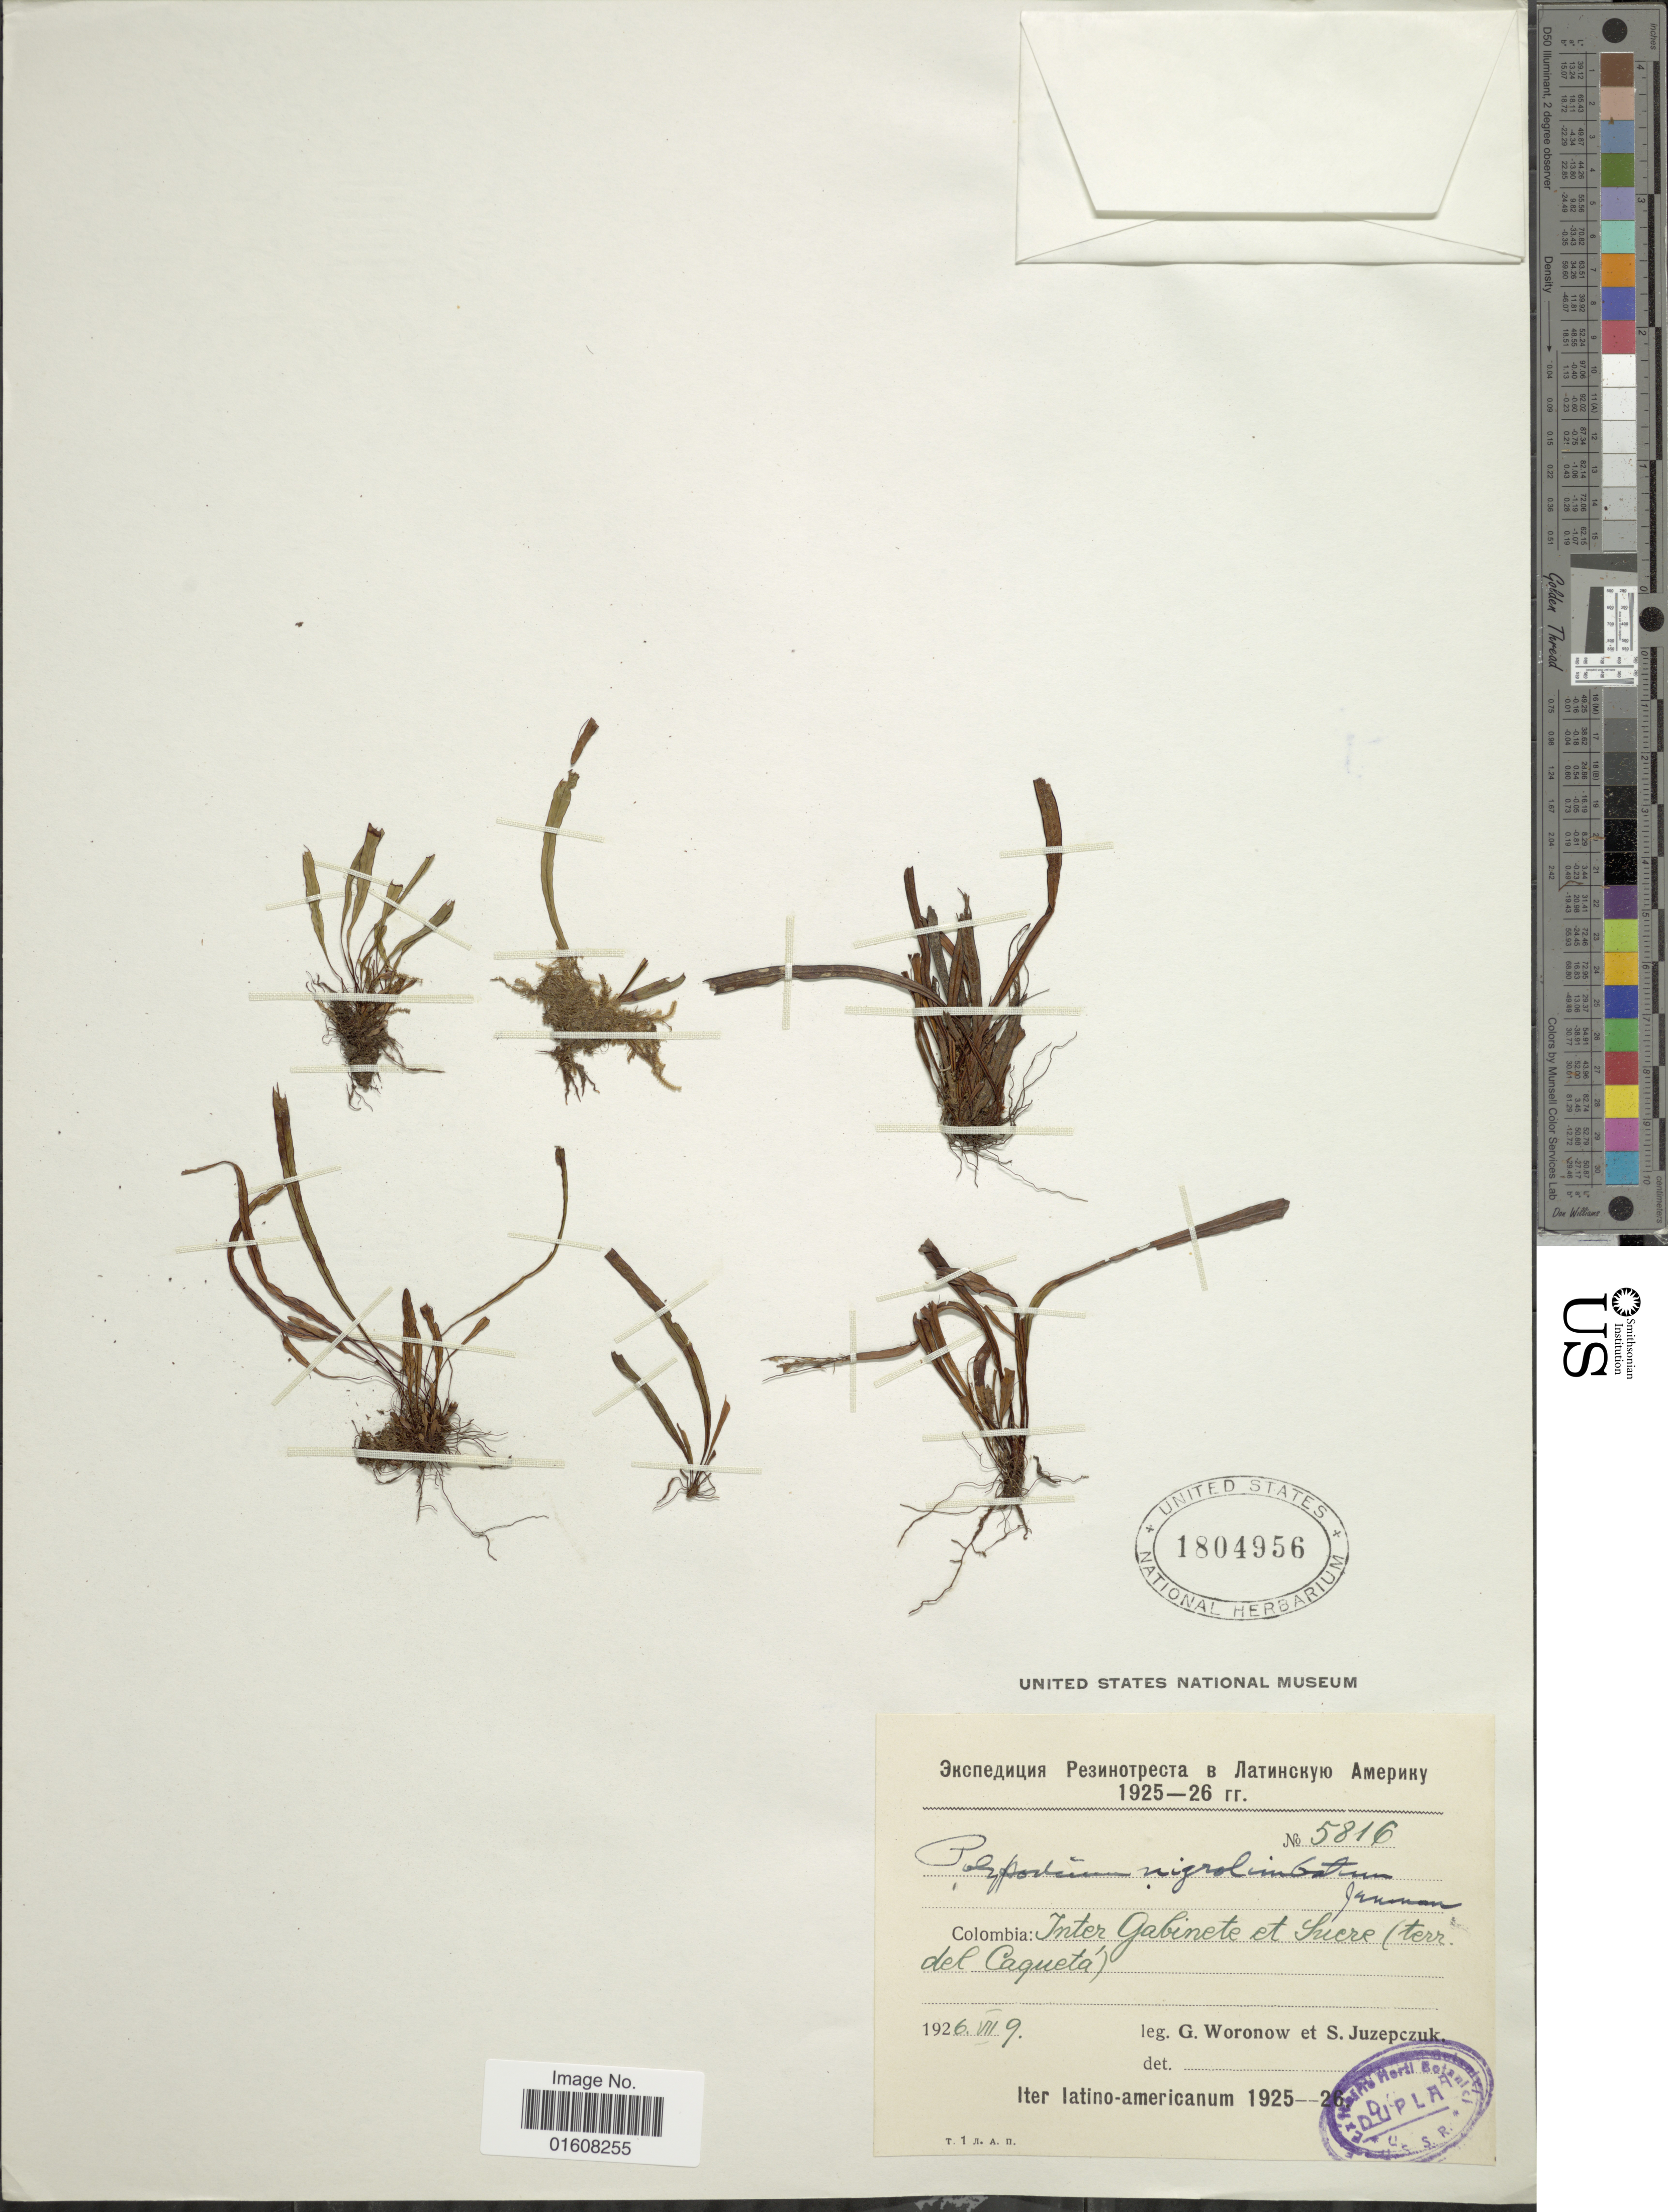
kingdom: Plantae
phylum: Tracheophyta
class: Polypodiopsida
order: Polypodiales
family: Polypodiaceae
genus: Grammitis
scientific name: Grammitis limbata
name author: Fée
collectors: G. Woronow & S. V. Juzepczuk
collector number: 5816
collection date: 1926-07-09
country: Colombia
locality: Inter Gabinete et Sucre (terr. del Caqueta)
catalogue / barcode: US 1804956